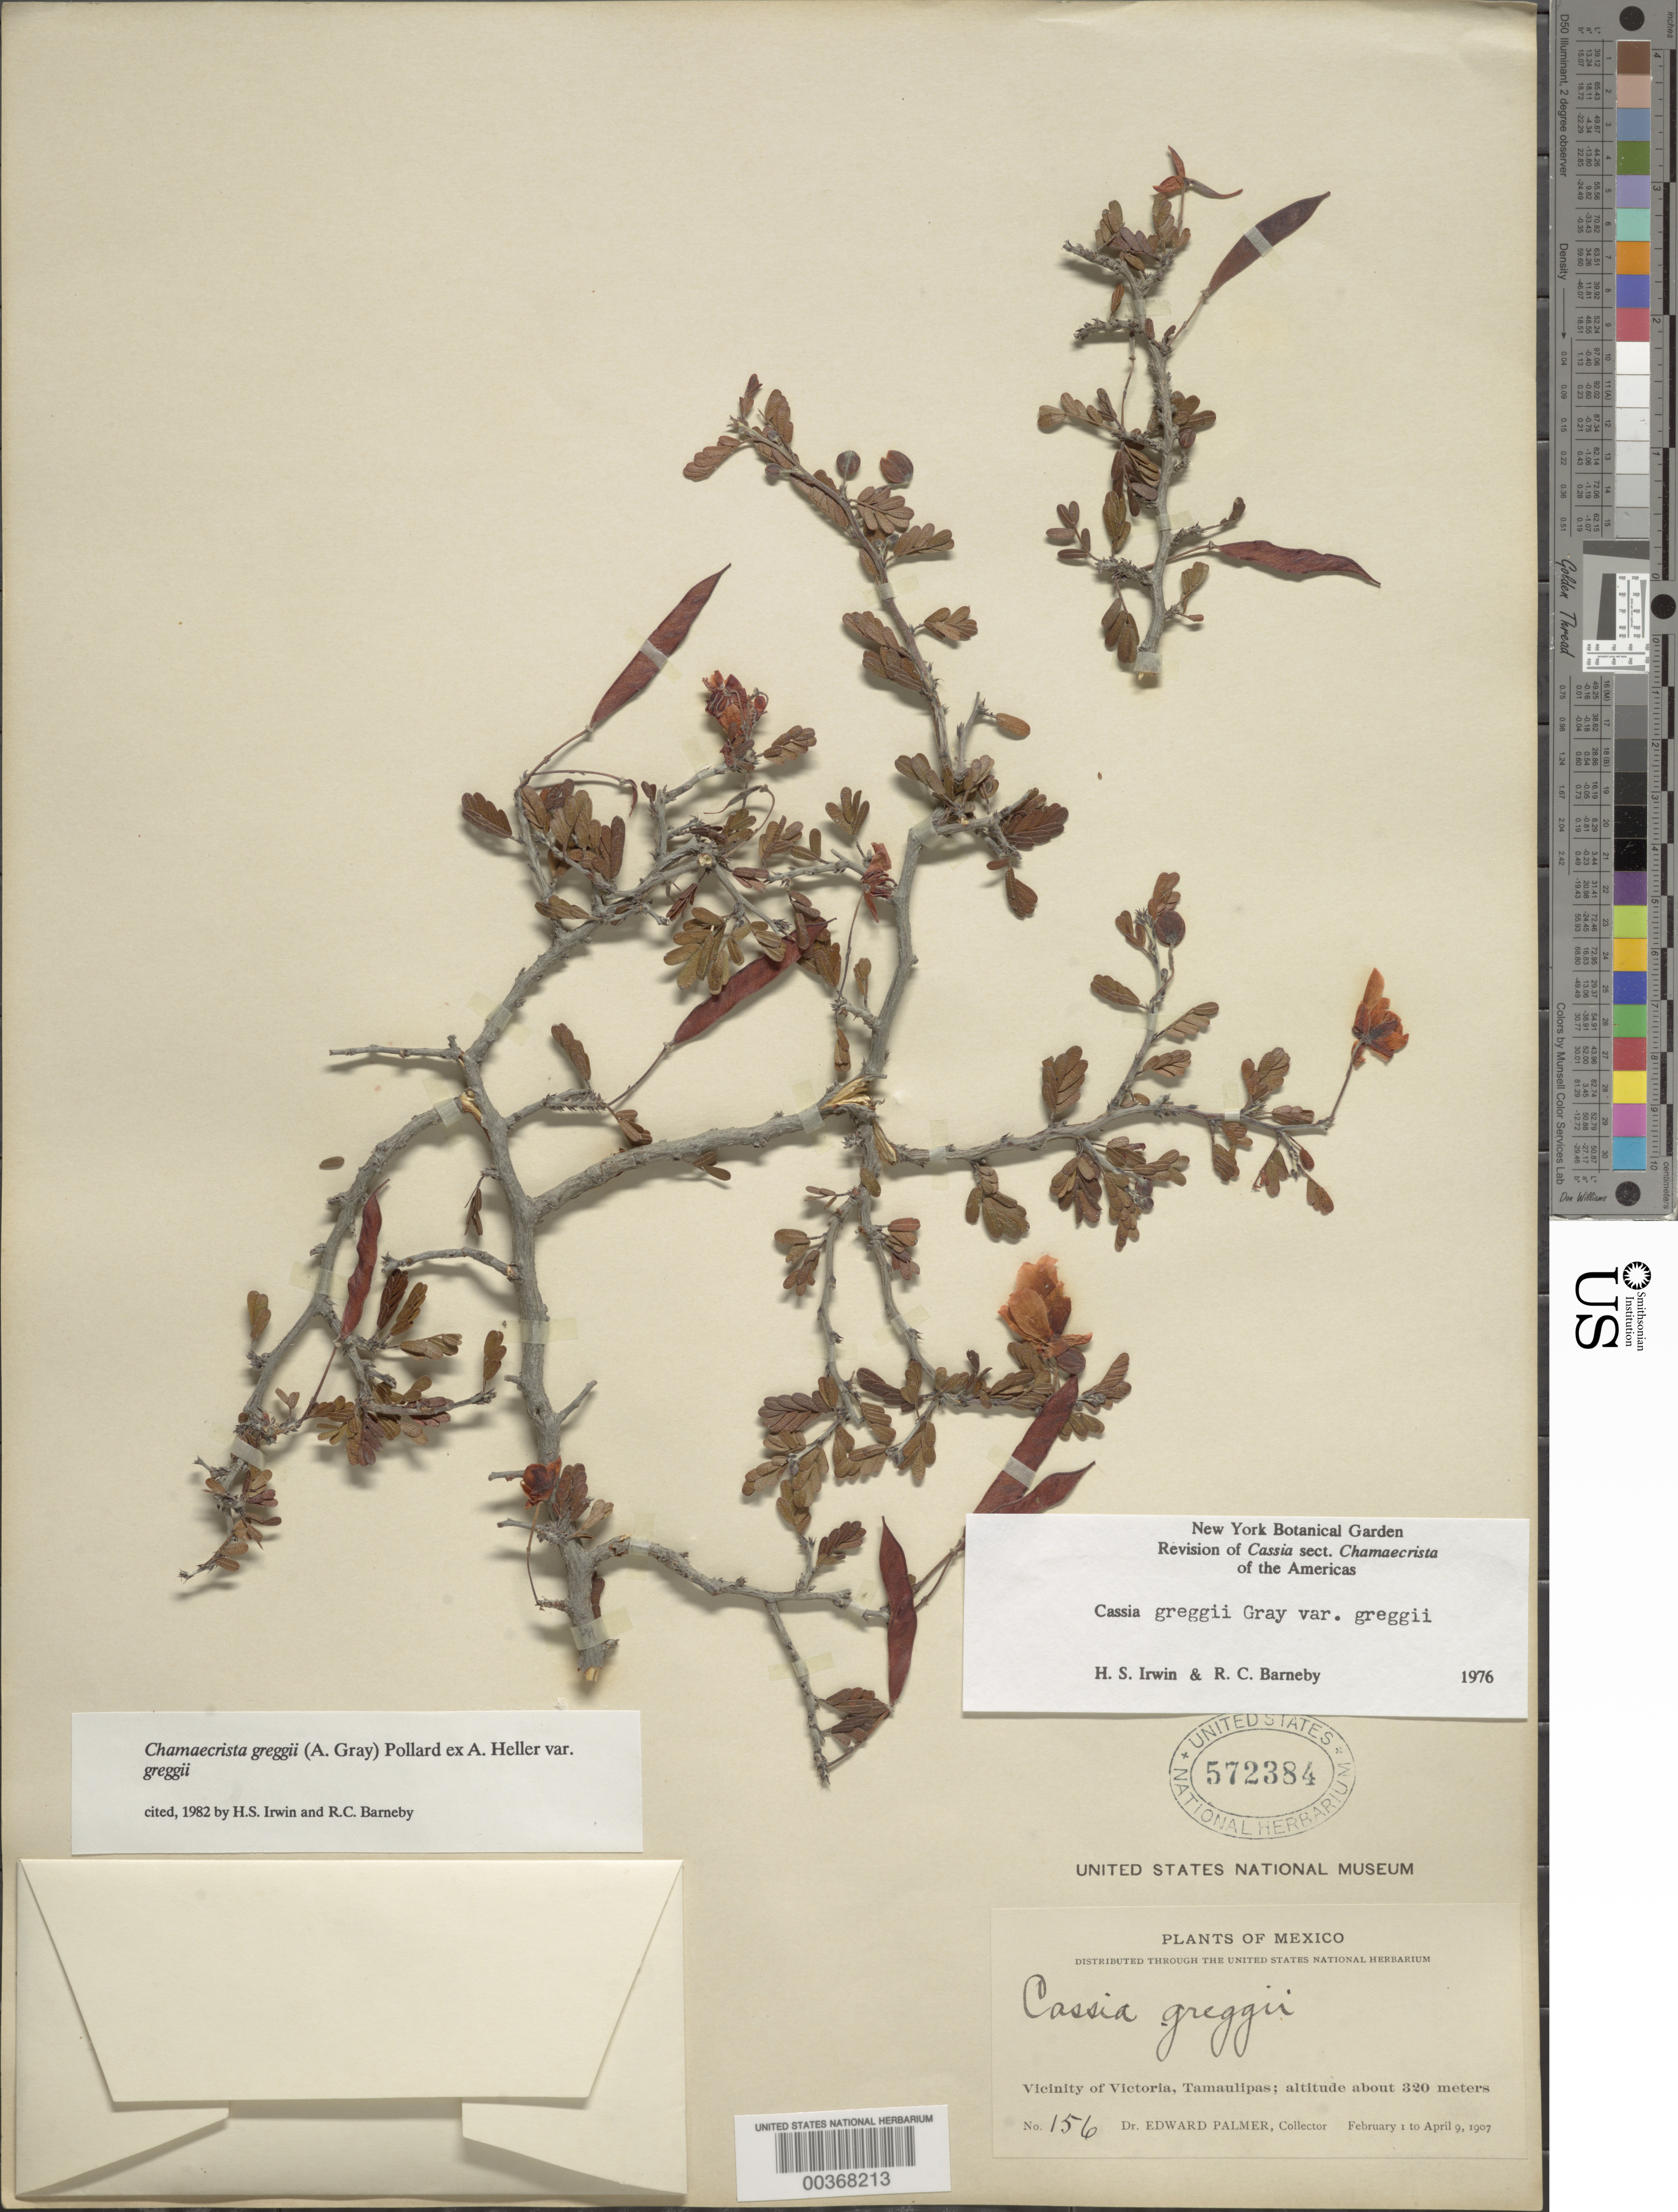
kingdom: Plantae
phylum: Tracheophyta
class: Magnoliopsida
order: Fabales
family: Fabaceae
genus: Chamaecrista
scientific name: Chamaecrista greggii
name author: (A. Gray) Pollard ex A. Heller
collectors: E. Palmer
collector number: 156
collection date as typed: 01 Feb 1907 to 09 Apr 1907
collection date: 1907-02-01/1907-04-09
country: Mexico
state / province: Tamaulipas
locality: Vicinity of Victoria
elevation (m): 320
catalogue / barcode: US 572384